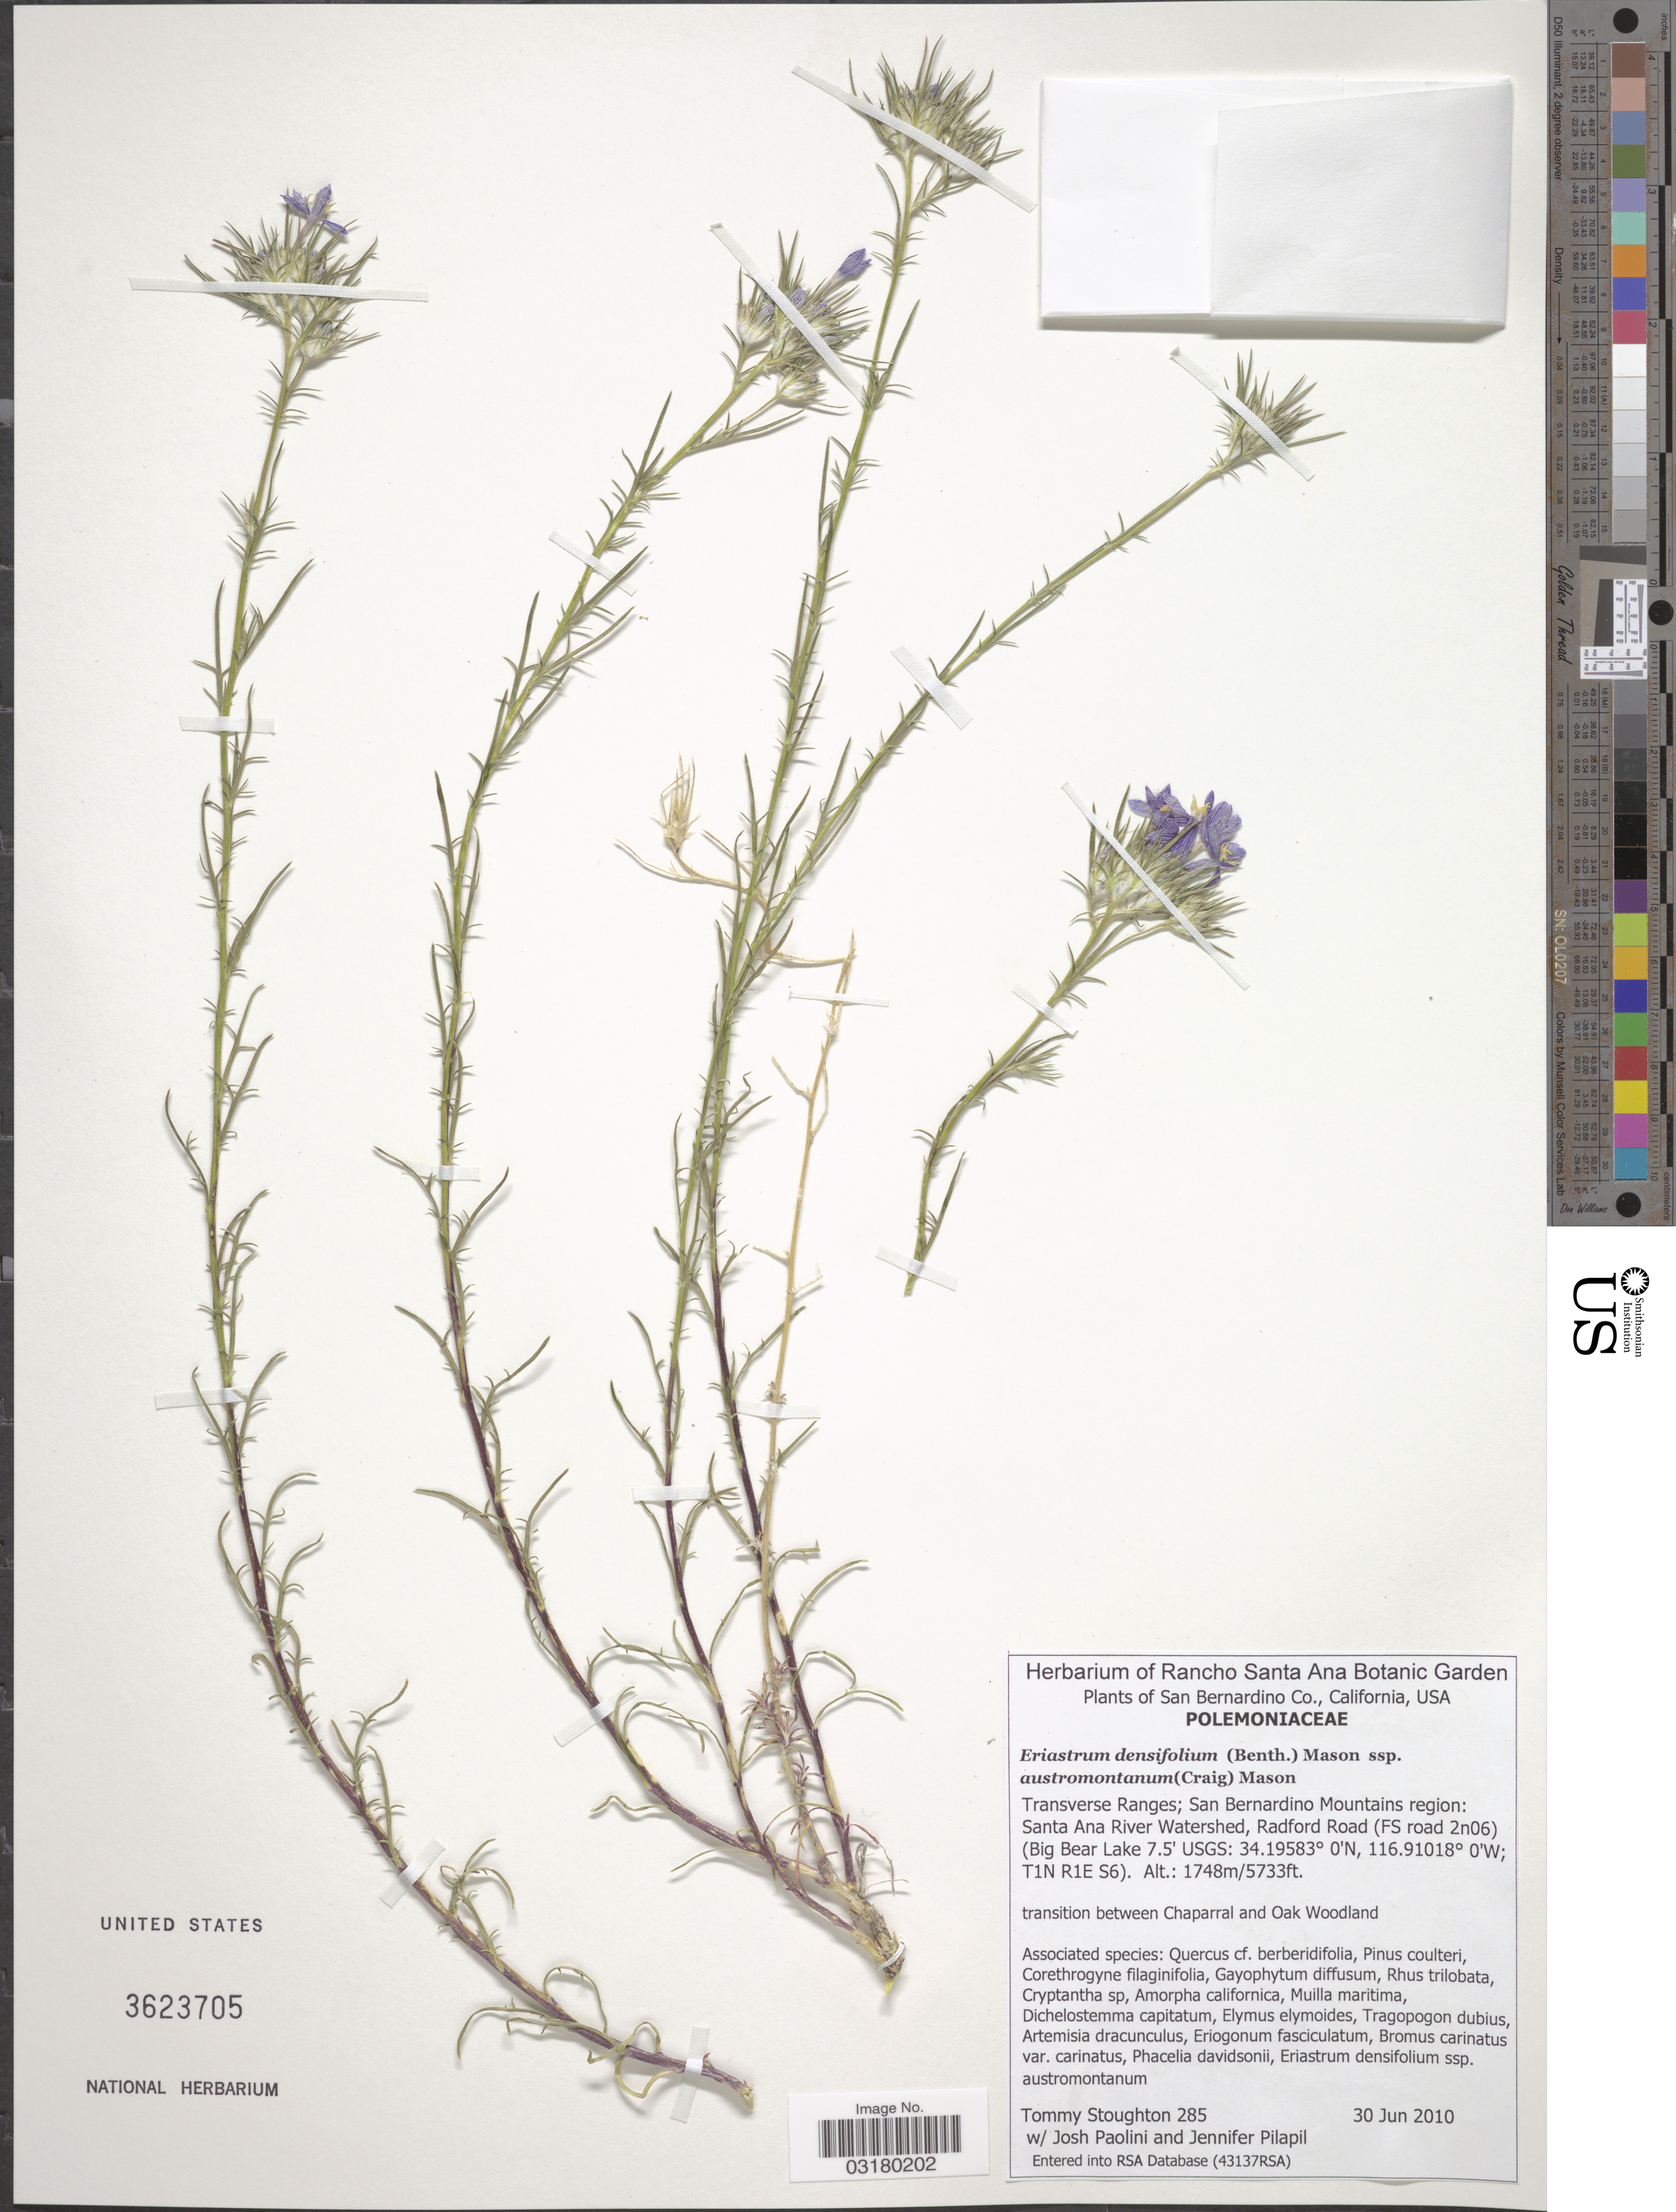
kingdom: Plantae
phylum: Tracheophyta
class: Magnoliopsida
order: Ericales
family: Polemoniaceae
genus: Eriastrum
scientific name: Eriastrum densifolium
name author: (Benth.) H. Mason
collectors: T. Stoughton, J. Paolini & J. Pilapil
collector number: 285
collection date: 2010-06-30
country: United States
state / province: California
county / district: San Bernardino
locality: San Bernardino Co. Transverse Ranges; San Bernardino Mountains region: Santa Ana River Watershed, Radford Road (FS road 2n06) (Big Bear Lake 7.5' USGS: T1N R1E S6). Transition between Chaparral and Oak Woodland.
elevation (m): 1748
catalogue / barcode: US 3623705